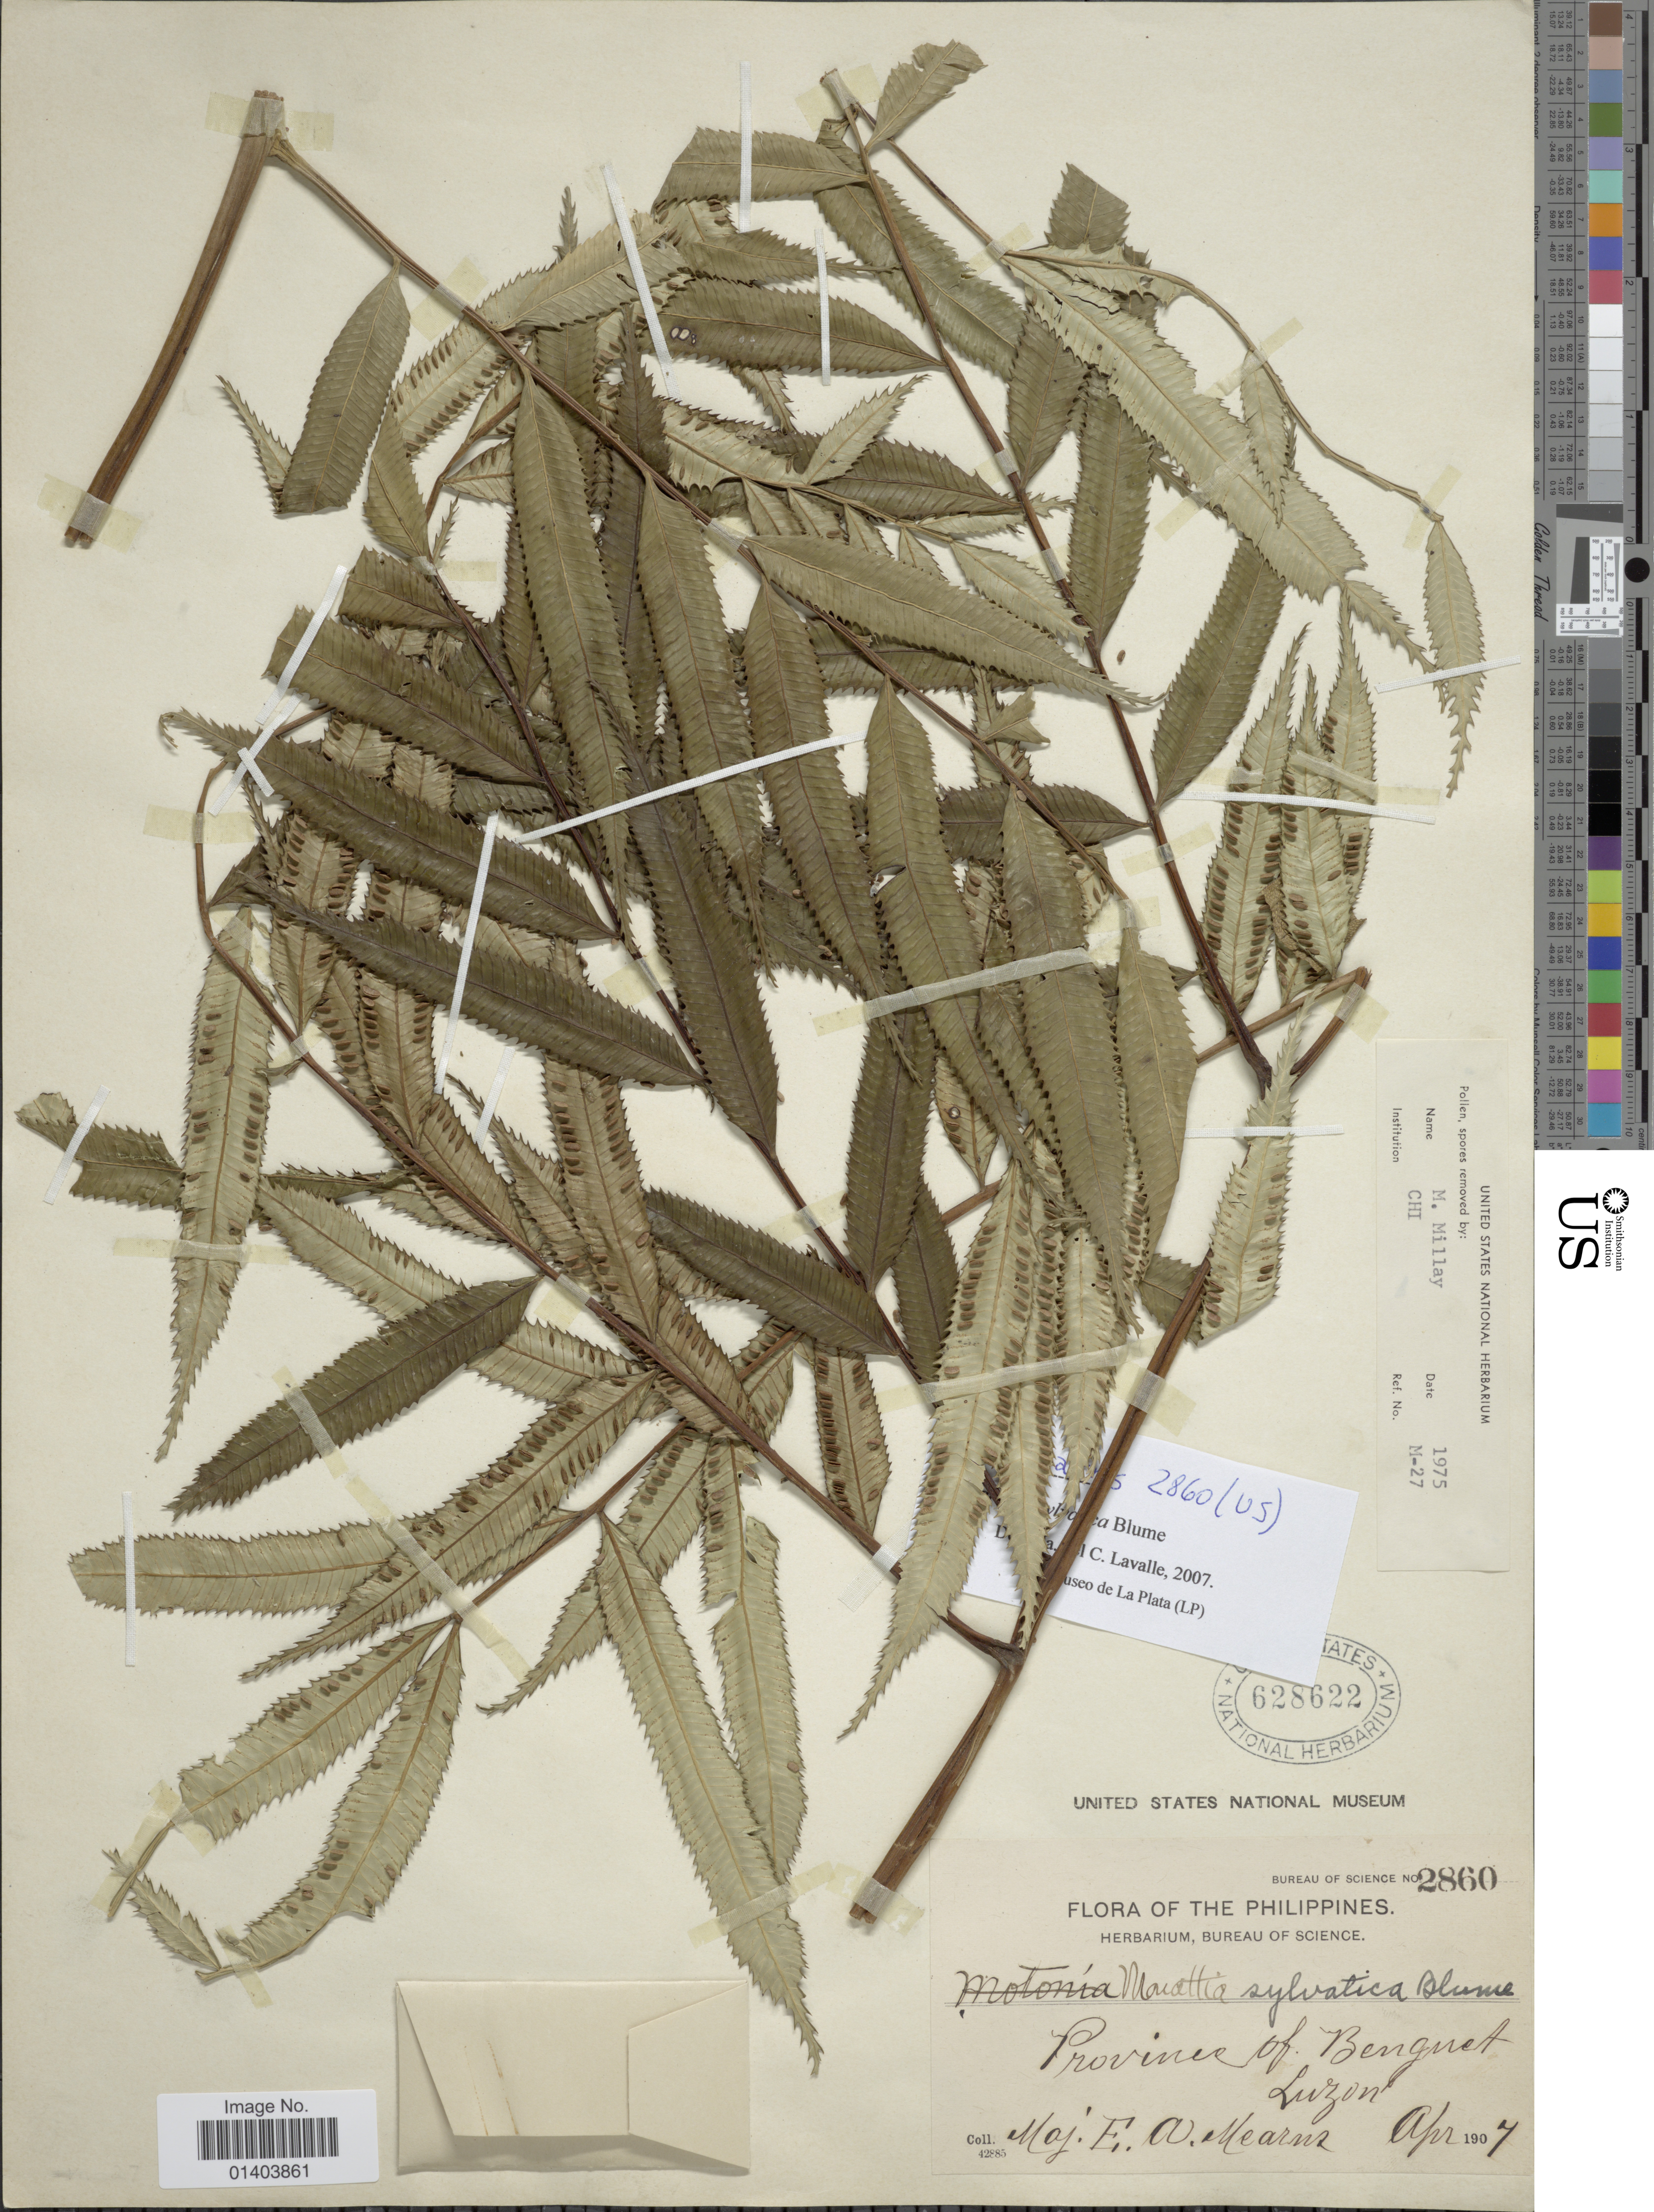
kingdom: Plantae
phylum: Tracheophyta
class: Polypodiopsida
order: Marattiales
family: Marattiaceae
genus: Ptisana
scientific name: Ptisana sylvatica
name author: (Blume) Murdock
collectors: E. A. Mearns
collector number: Bureau of Science 2860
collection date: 1907-04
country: Philippines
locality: Province of Benguet, Luzon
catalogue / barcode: US 628622